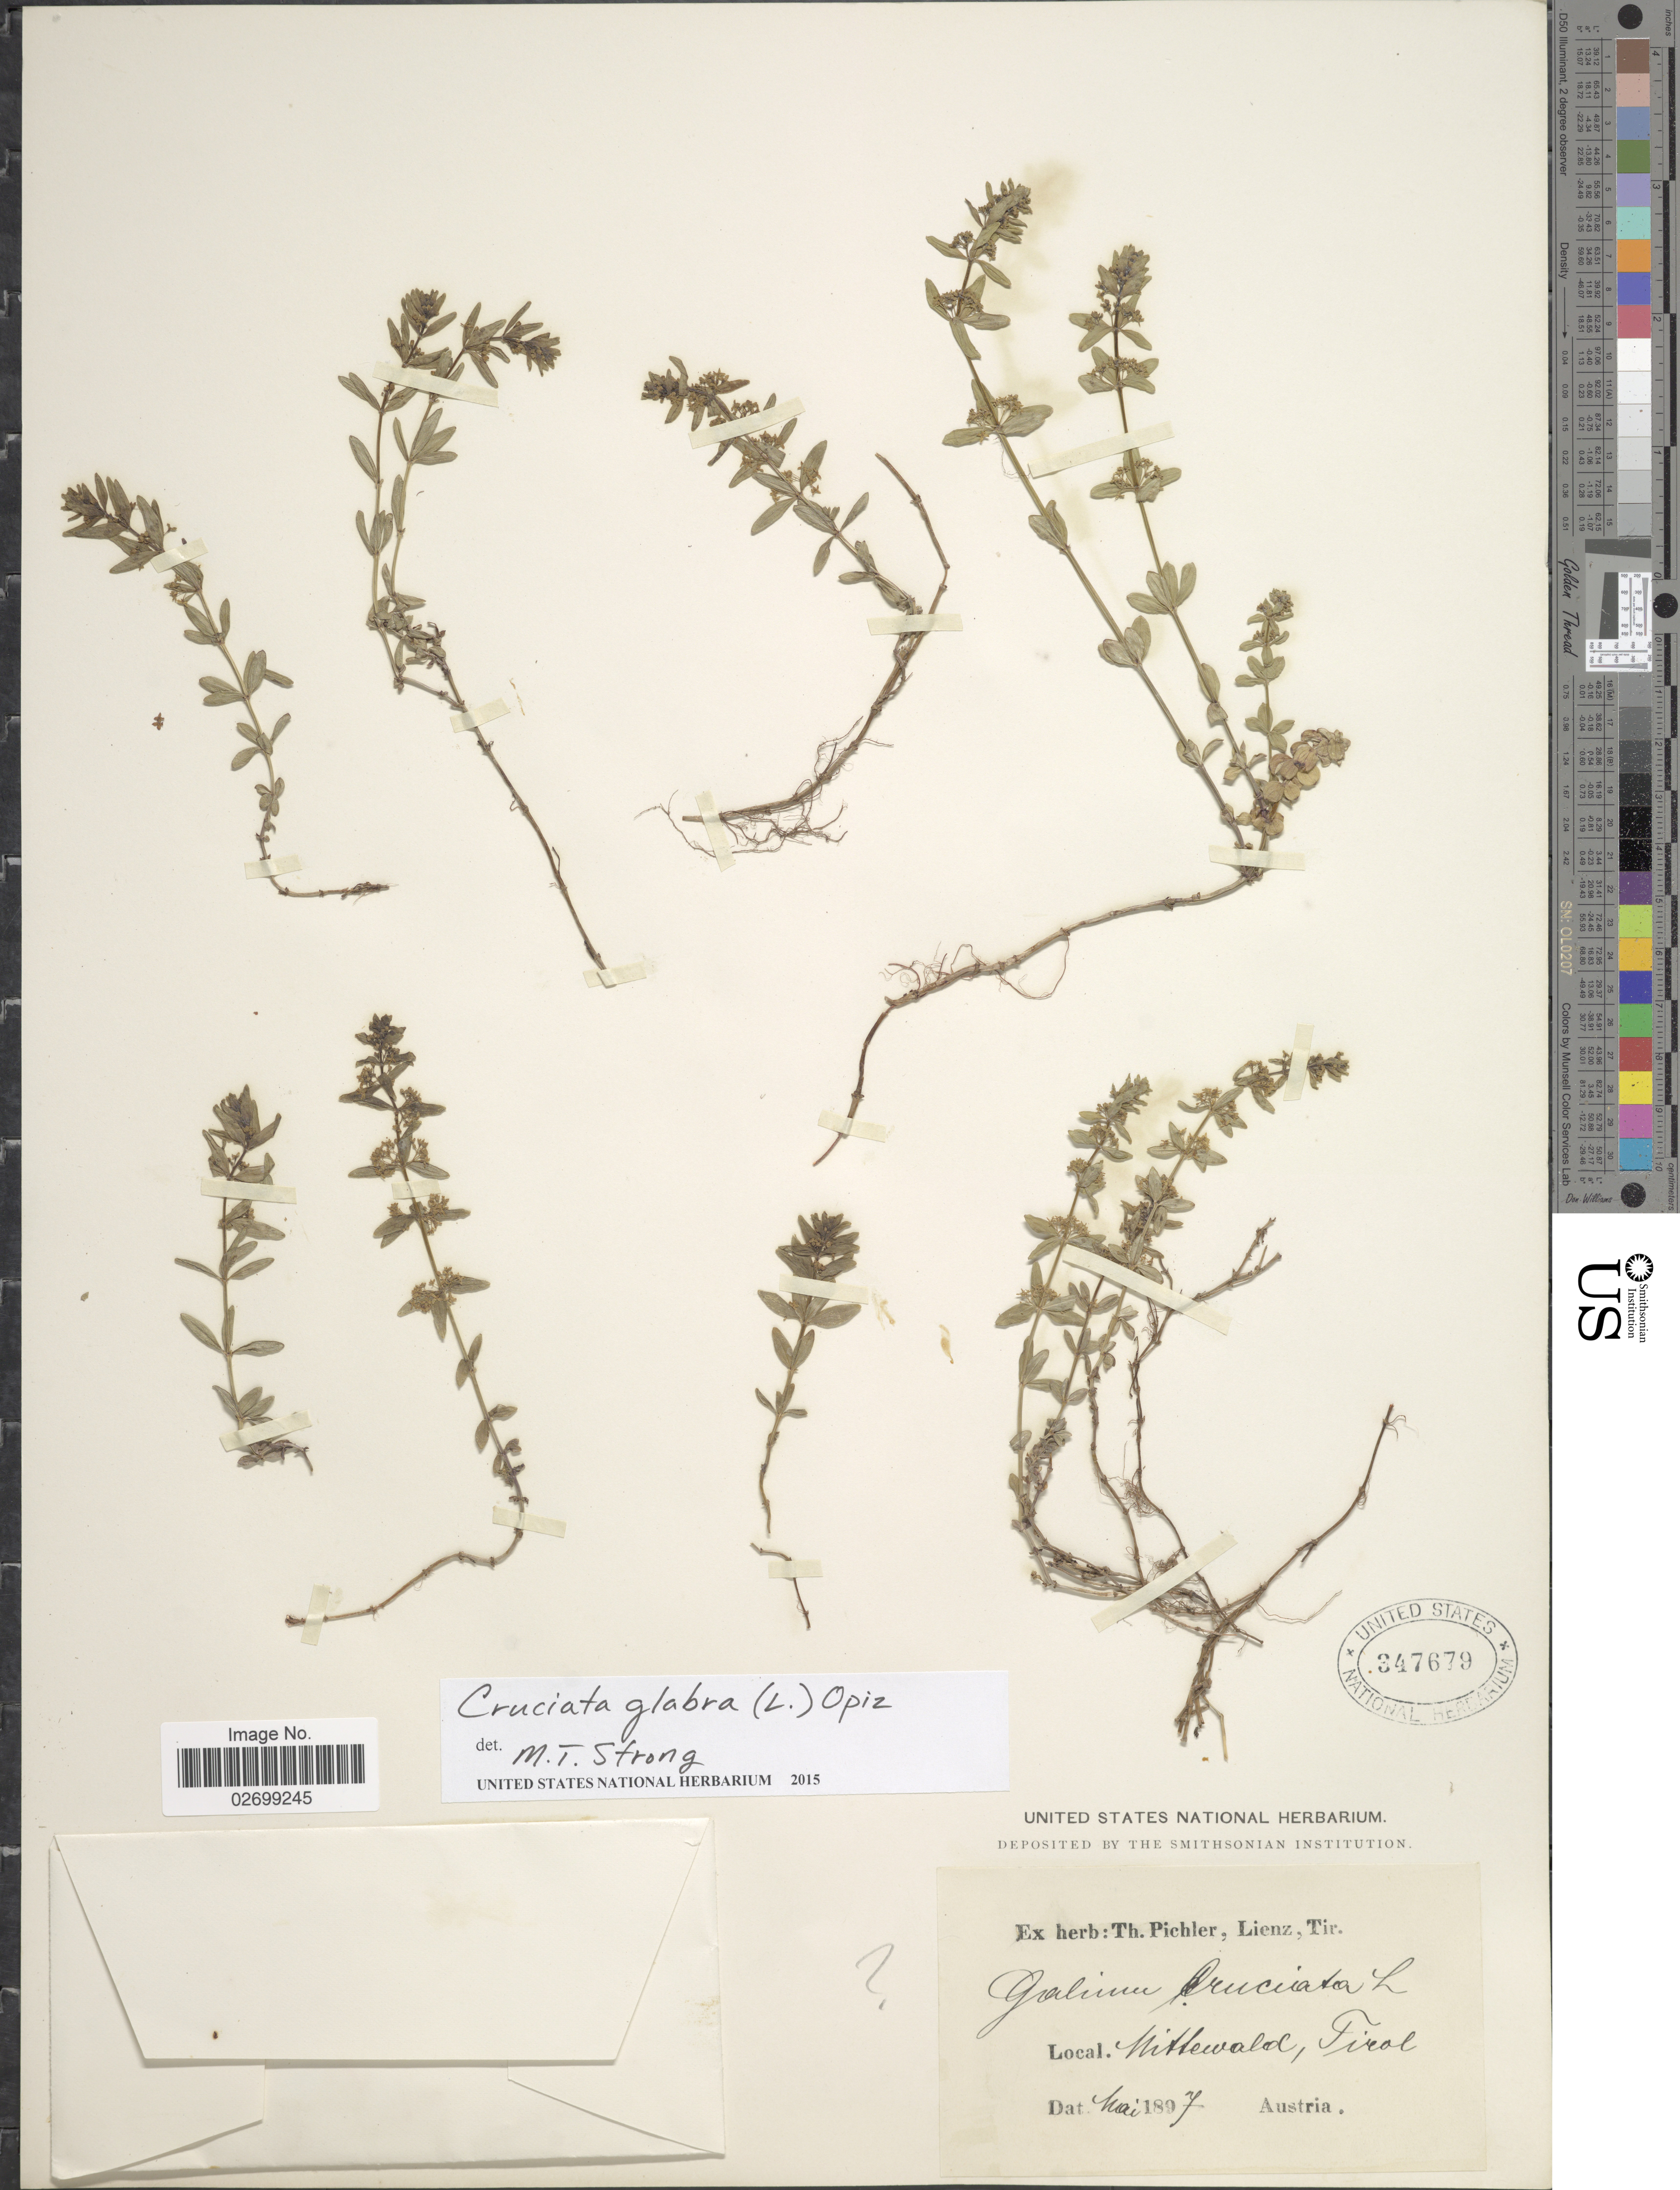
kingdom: Plantae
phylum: Tracheophyta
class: Magnoliopsida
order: Gentianales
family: Rubiaceae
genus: Cruciata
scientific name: Cruciata glabra subsp. glabra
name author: (L.) Opiz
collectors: ex herb. T. Pichler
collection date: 1897-05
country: Austria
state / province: Tirol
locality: Mittlewald [interpreted]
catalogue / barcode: US 347679